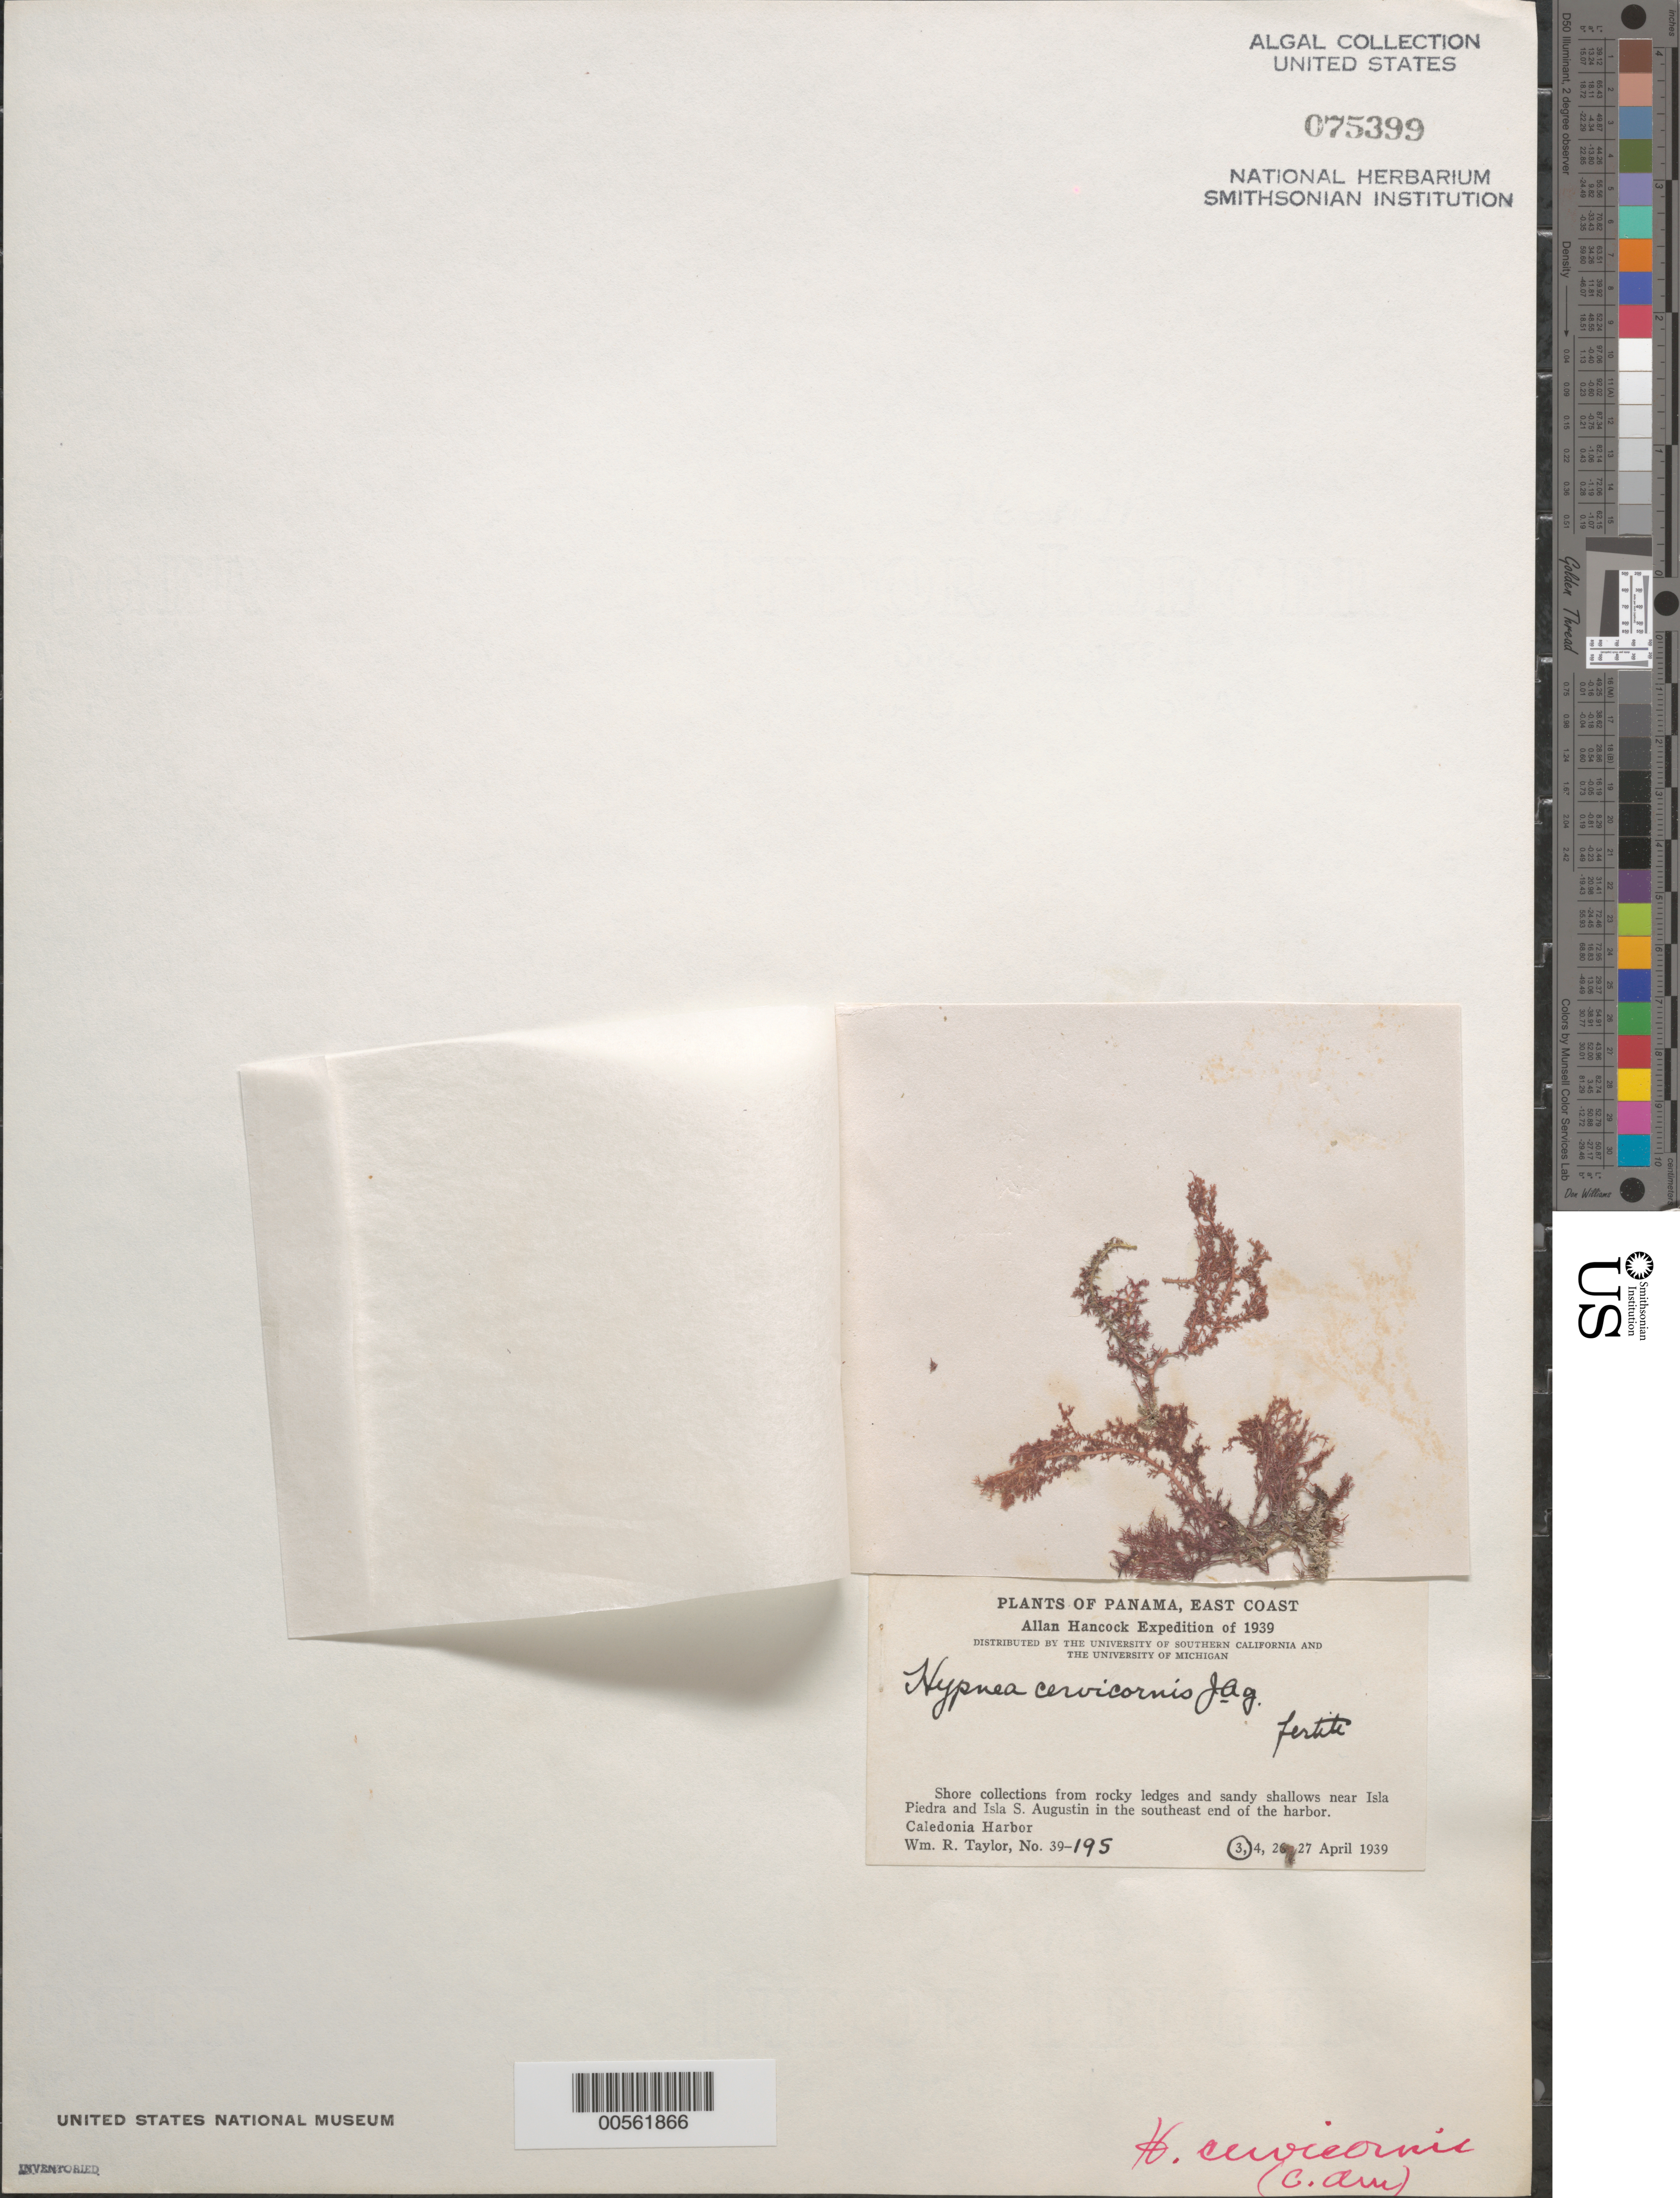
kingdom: Plantae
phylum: Rhodophyta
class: Florideophyceae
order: Gigartinales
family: Cystocloniaceae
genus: Hypnea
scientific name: Hypnea cervicornis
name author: J. Agardh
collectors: W. R. Taylor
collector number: WRT 39-195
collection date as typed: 03 Apr 1939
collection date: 1939-04-03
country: Panama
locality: Southeast Caledonia Harbor, near Isla Piedra and Isla San Augustin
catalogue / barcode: US 75399